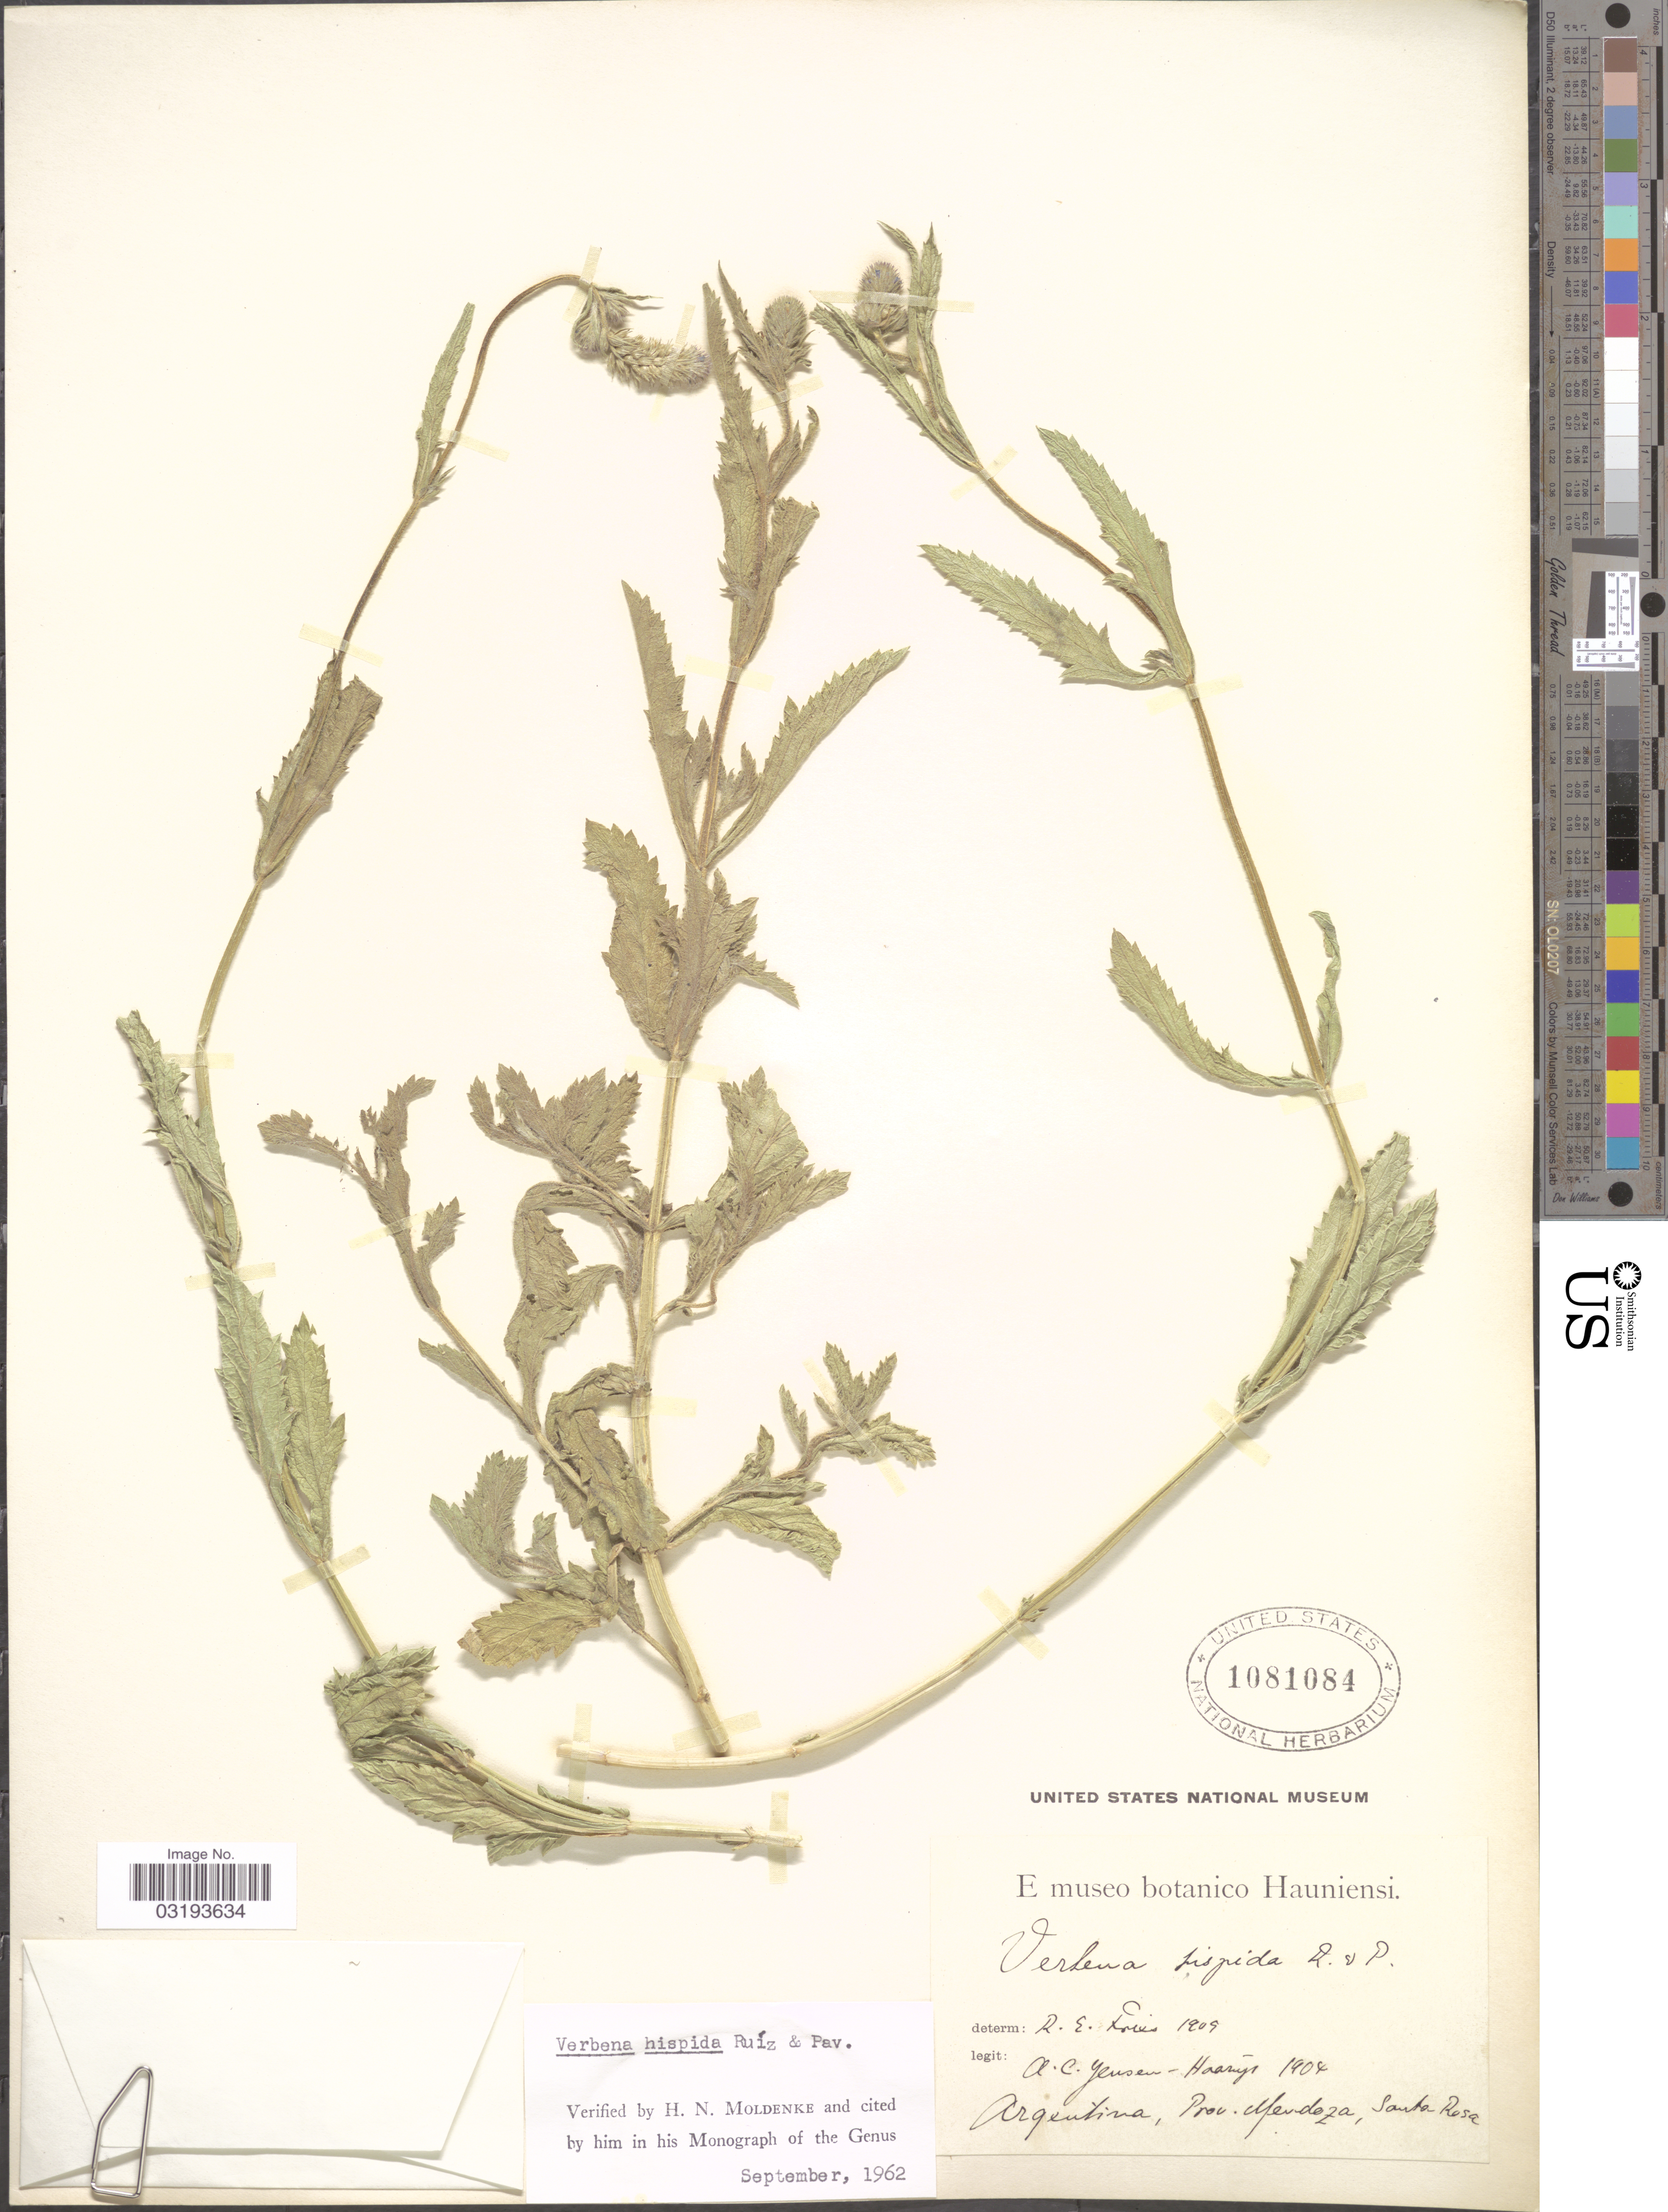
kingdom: Plantae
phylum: Tracheophyta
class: Magnoliopsida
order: Lamiales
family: Verbenaceae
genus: Verbena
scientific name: Verbena hispida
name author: Ruiz & Pav.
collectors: A. C. Jensen-Haarup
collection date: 1904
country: Argentina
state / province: Mendoza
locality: Santa Rosa.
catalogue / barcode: US 1081084